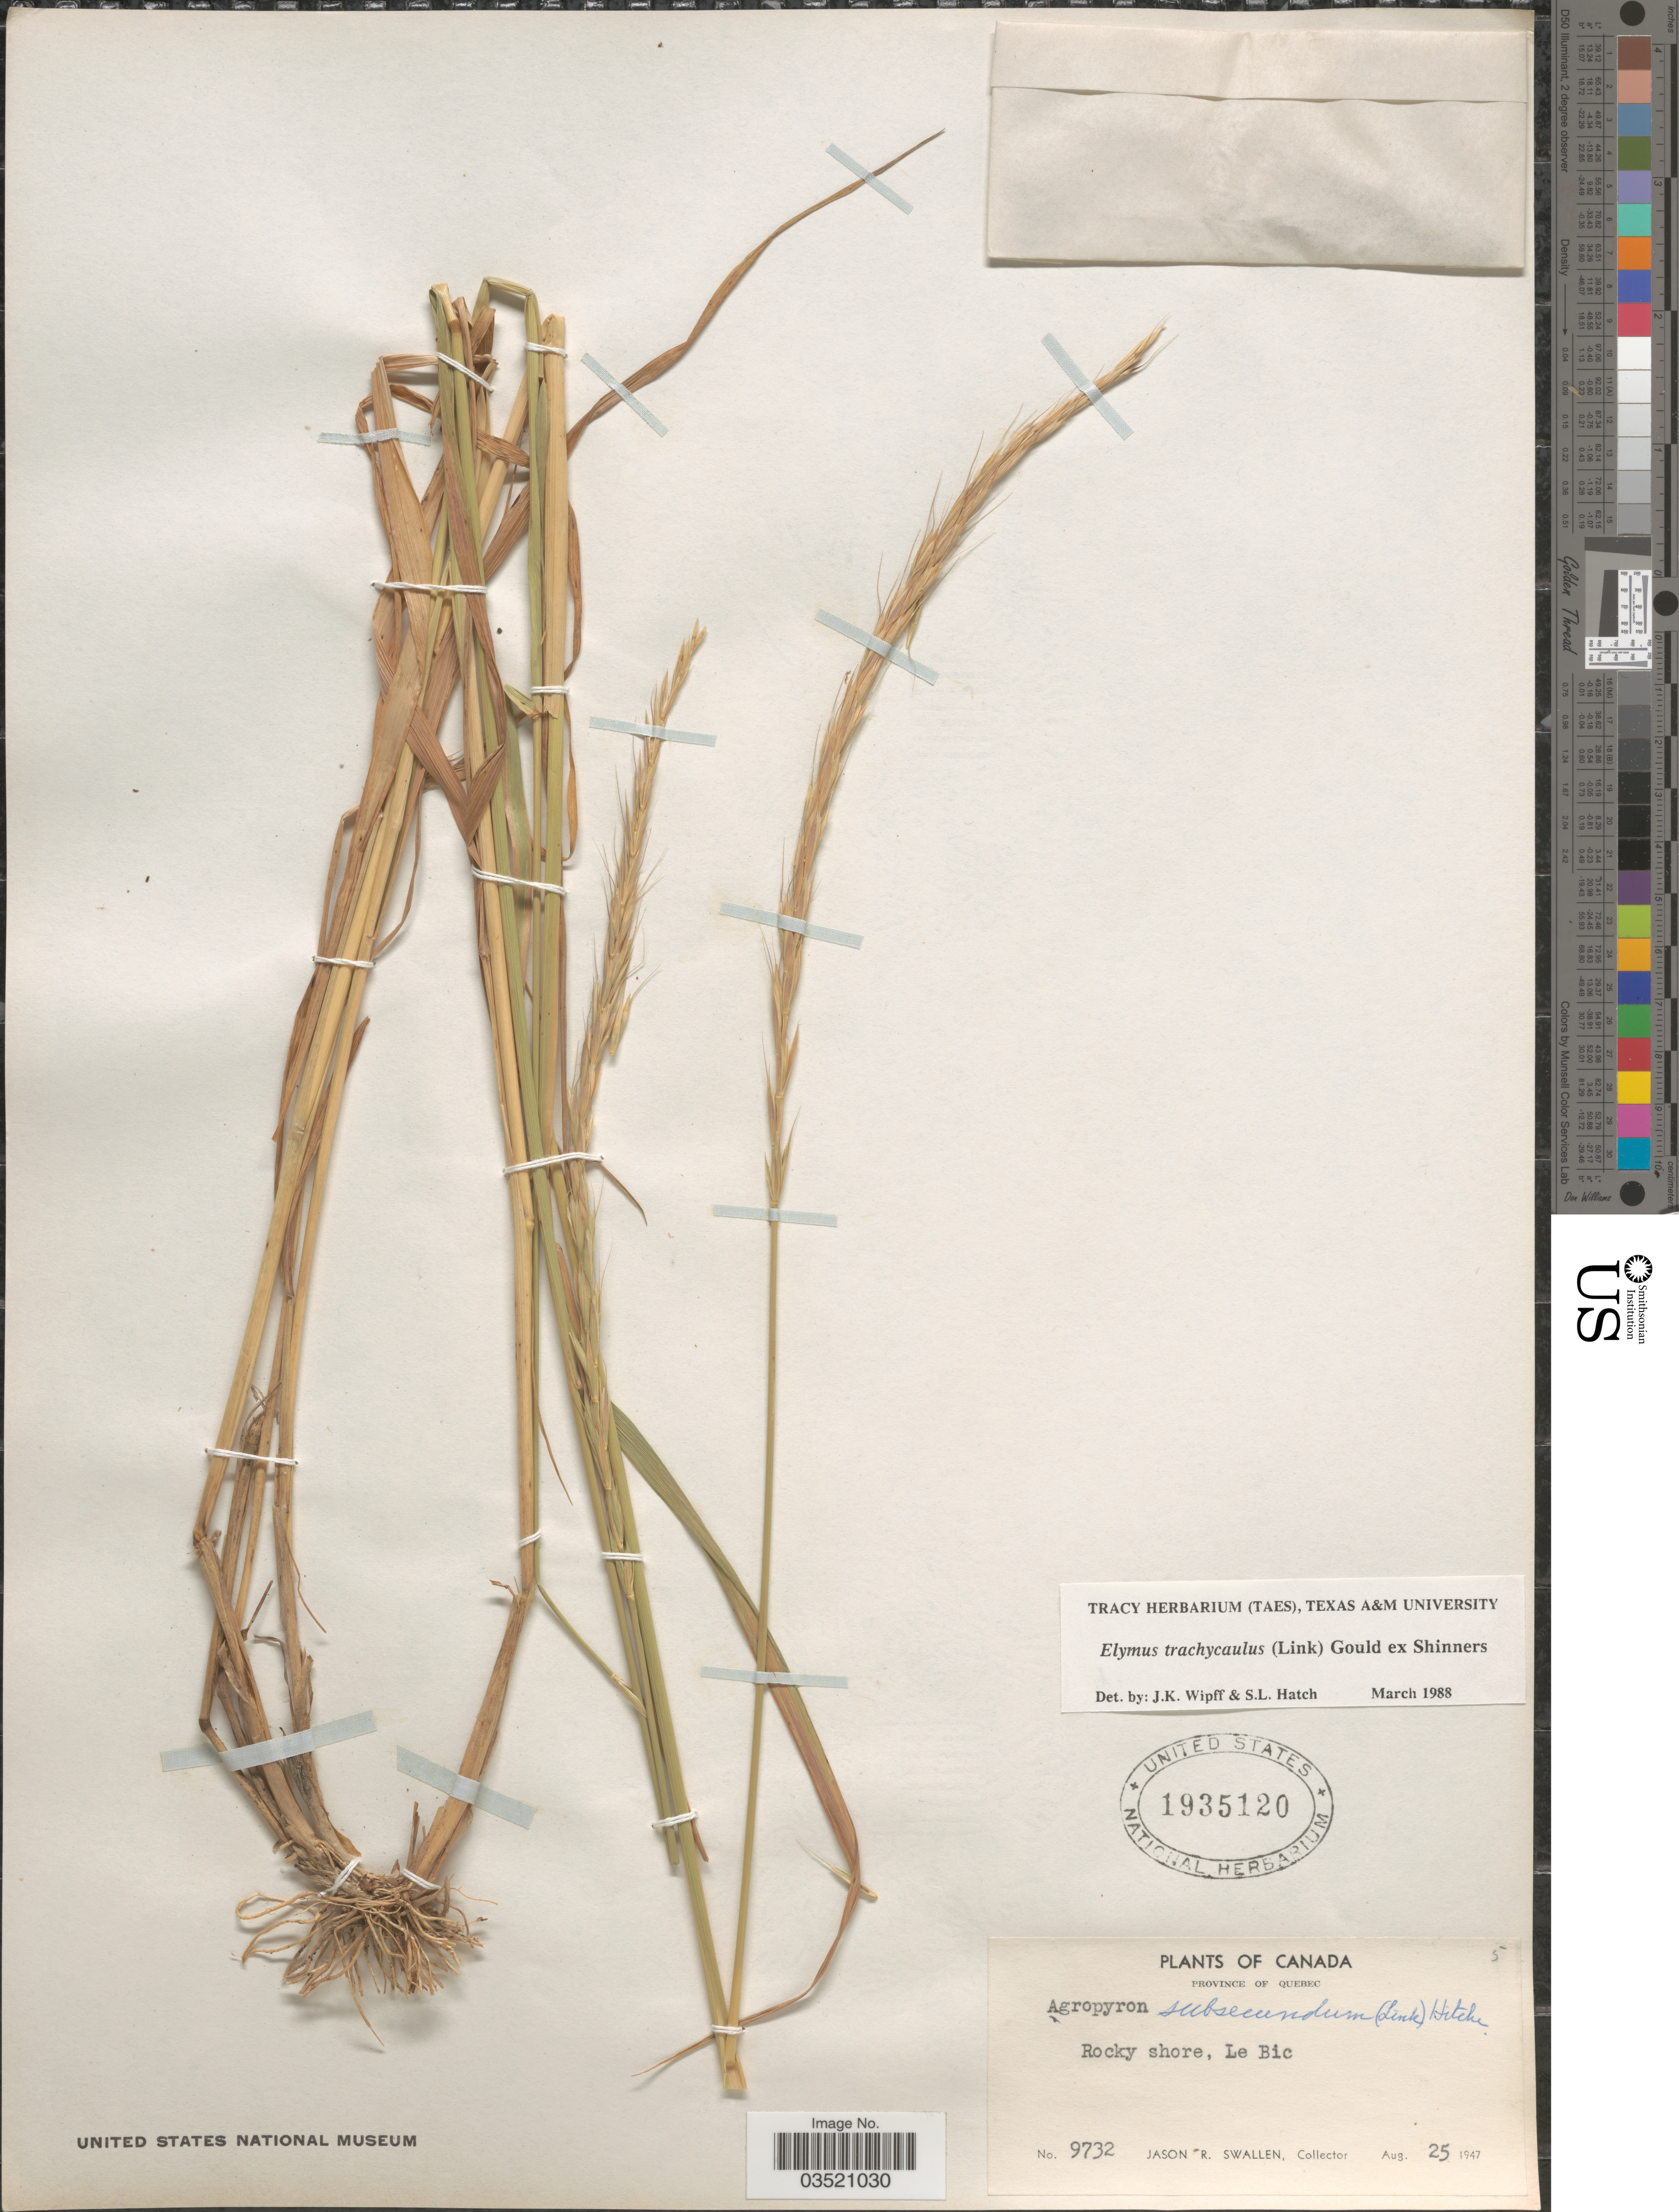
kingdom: Plantae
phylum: Tracheophyta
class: Liliopsida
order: Poales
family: Poaceae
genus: Elymus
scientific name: Elymus trachycaulus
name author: (Link) Gould ex Shinners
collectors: J. R. Swallen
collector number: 9732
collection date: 1947-08-25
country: Canada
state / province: Quebec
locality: Rocky shore, Le Bic.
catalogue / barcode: US 1935120